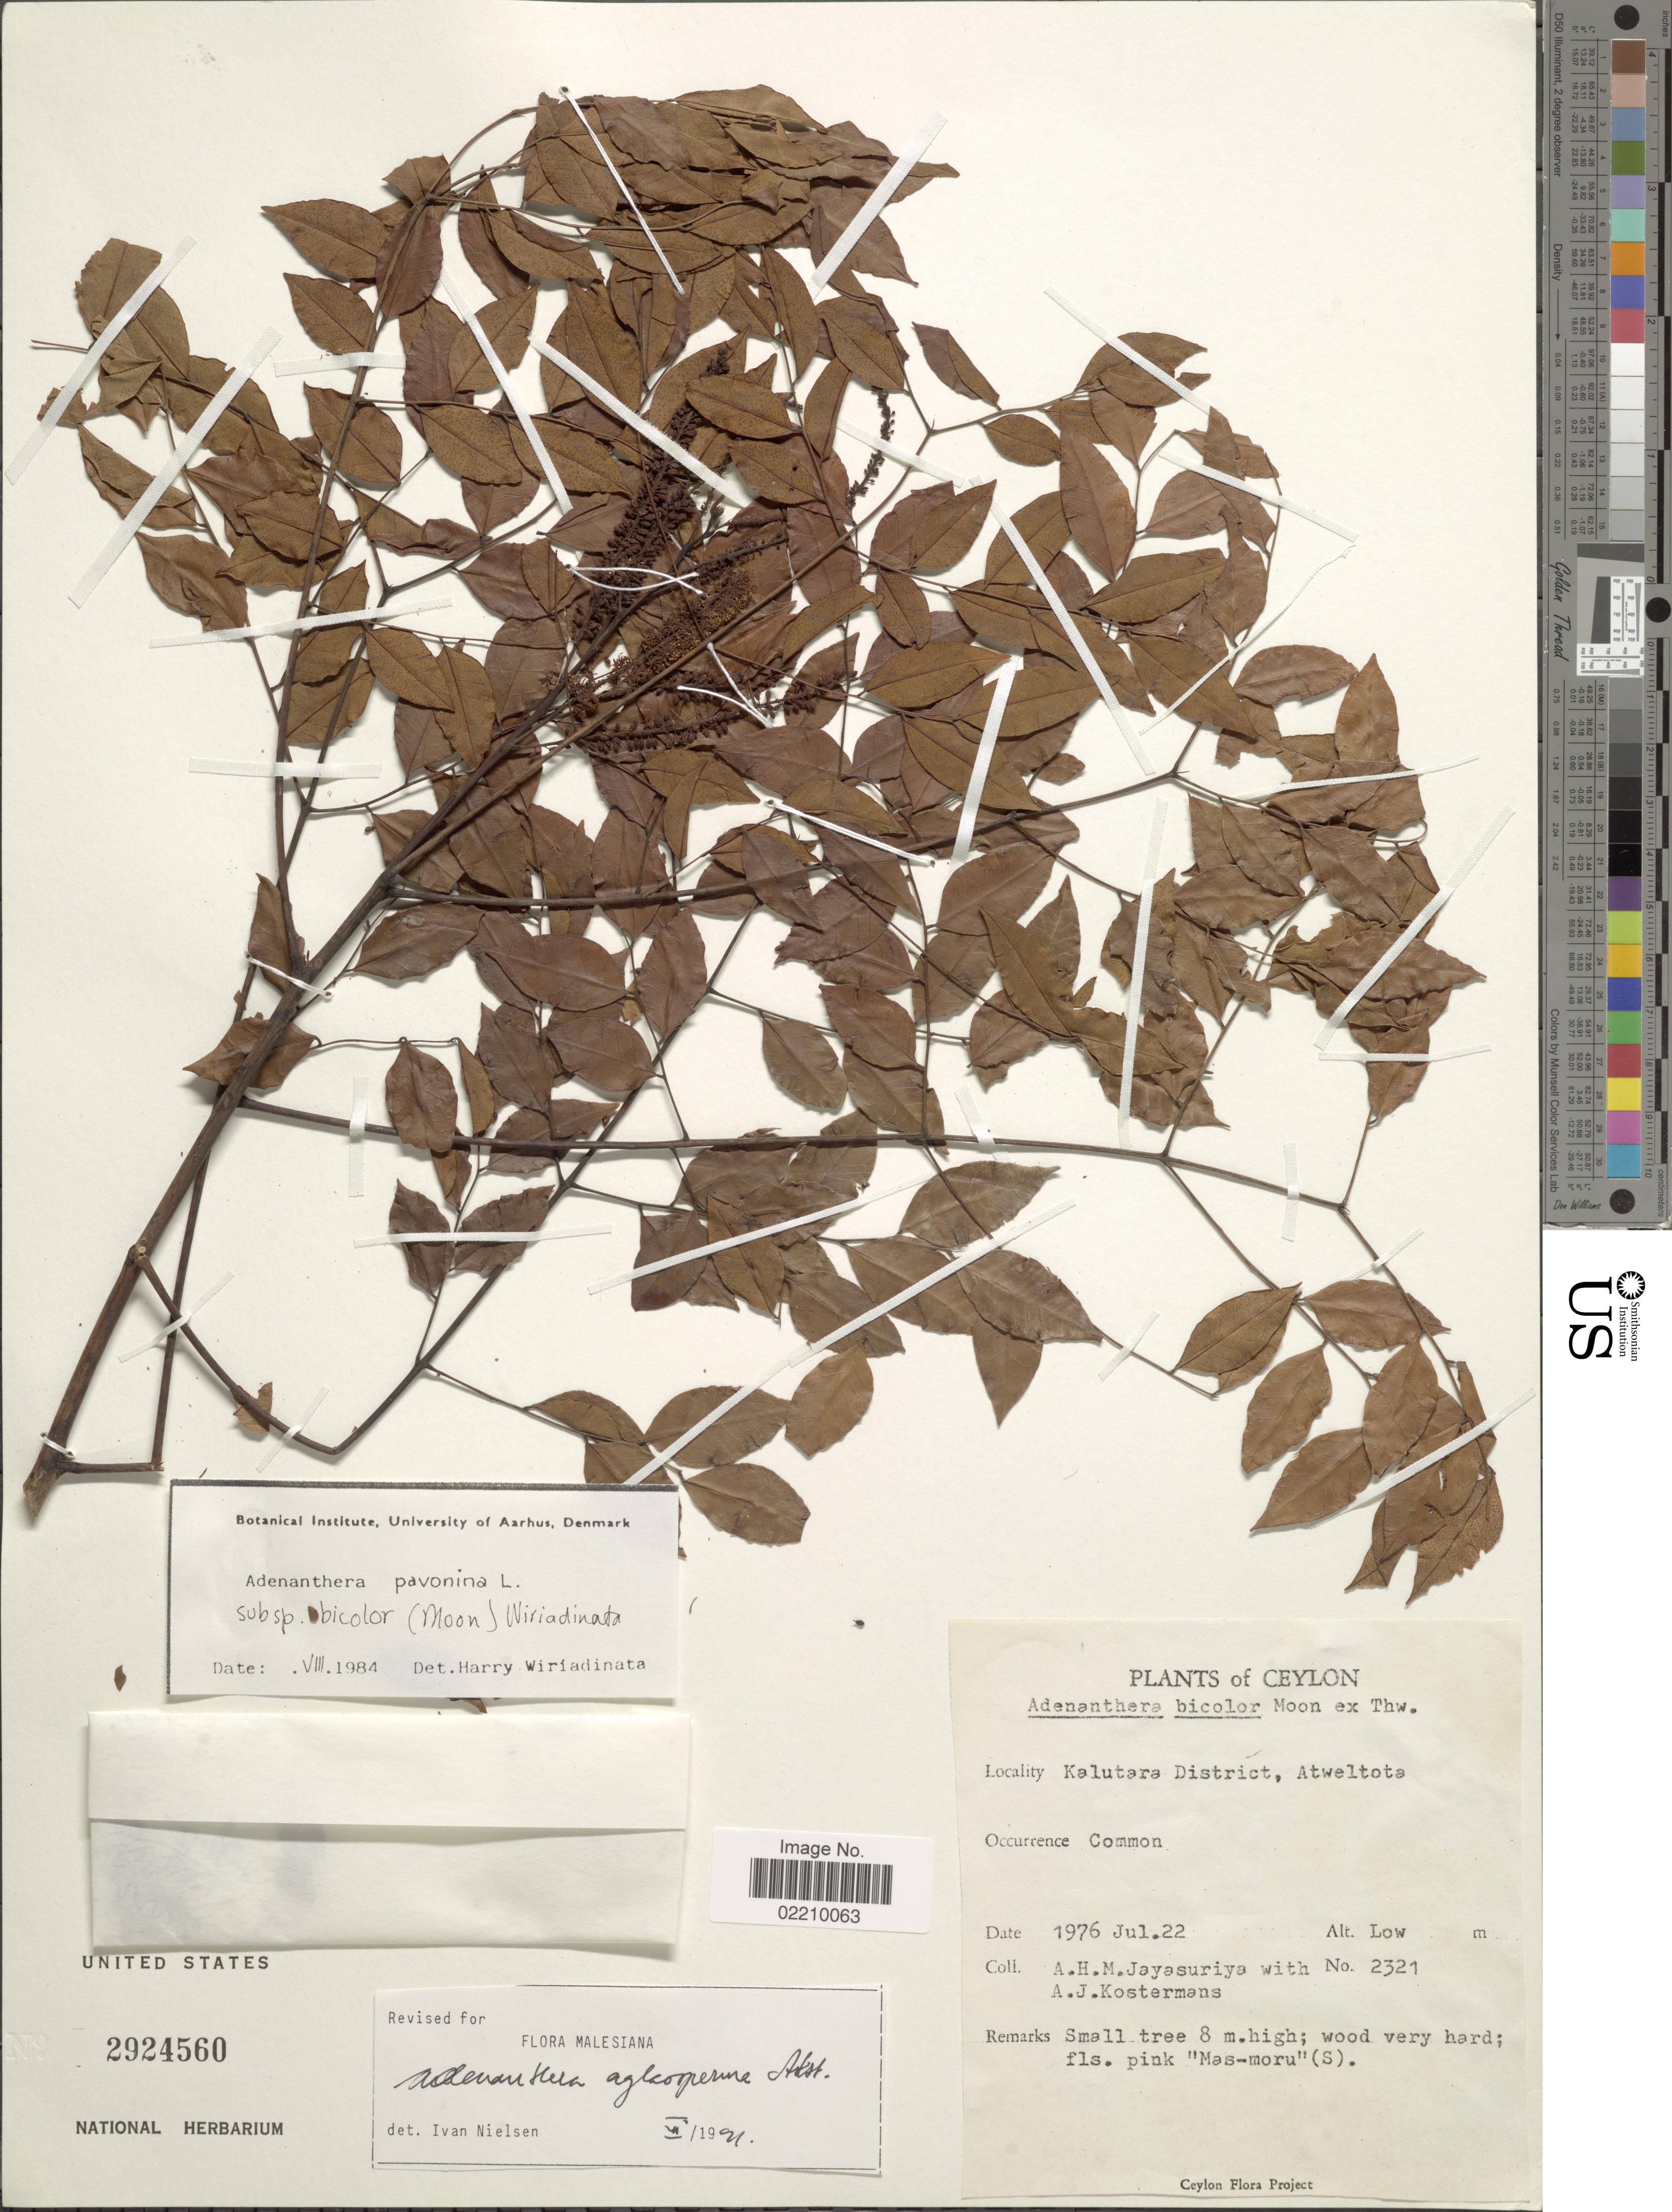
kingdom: Plantae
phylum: Tracheophyta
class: Magnoliopsida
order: Fabales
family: Fabaceae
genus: Adenanthera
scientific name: Adenanthera aglaosperma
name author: Alston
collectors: A. H. Jayasuriya & A. J. G. Kostermans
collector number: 2321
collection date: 1976-07-22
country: Sri Lanka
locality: Ceylon, Kalutara District, Atweltota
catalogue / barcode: US 2924560